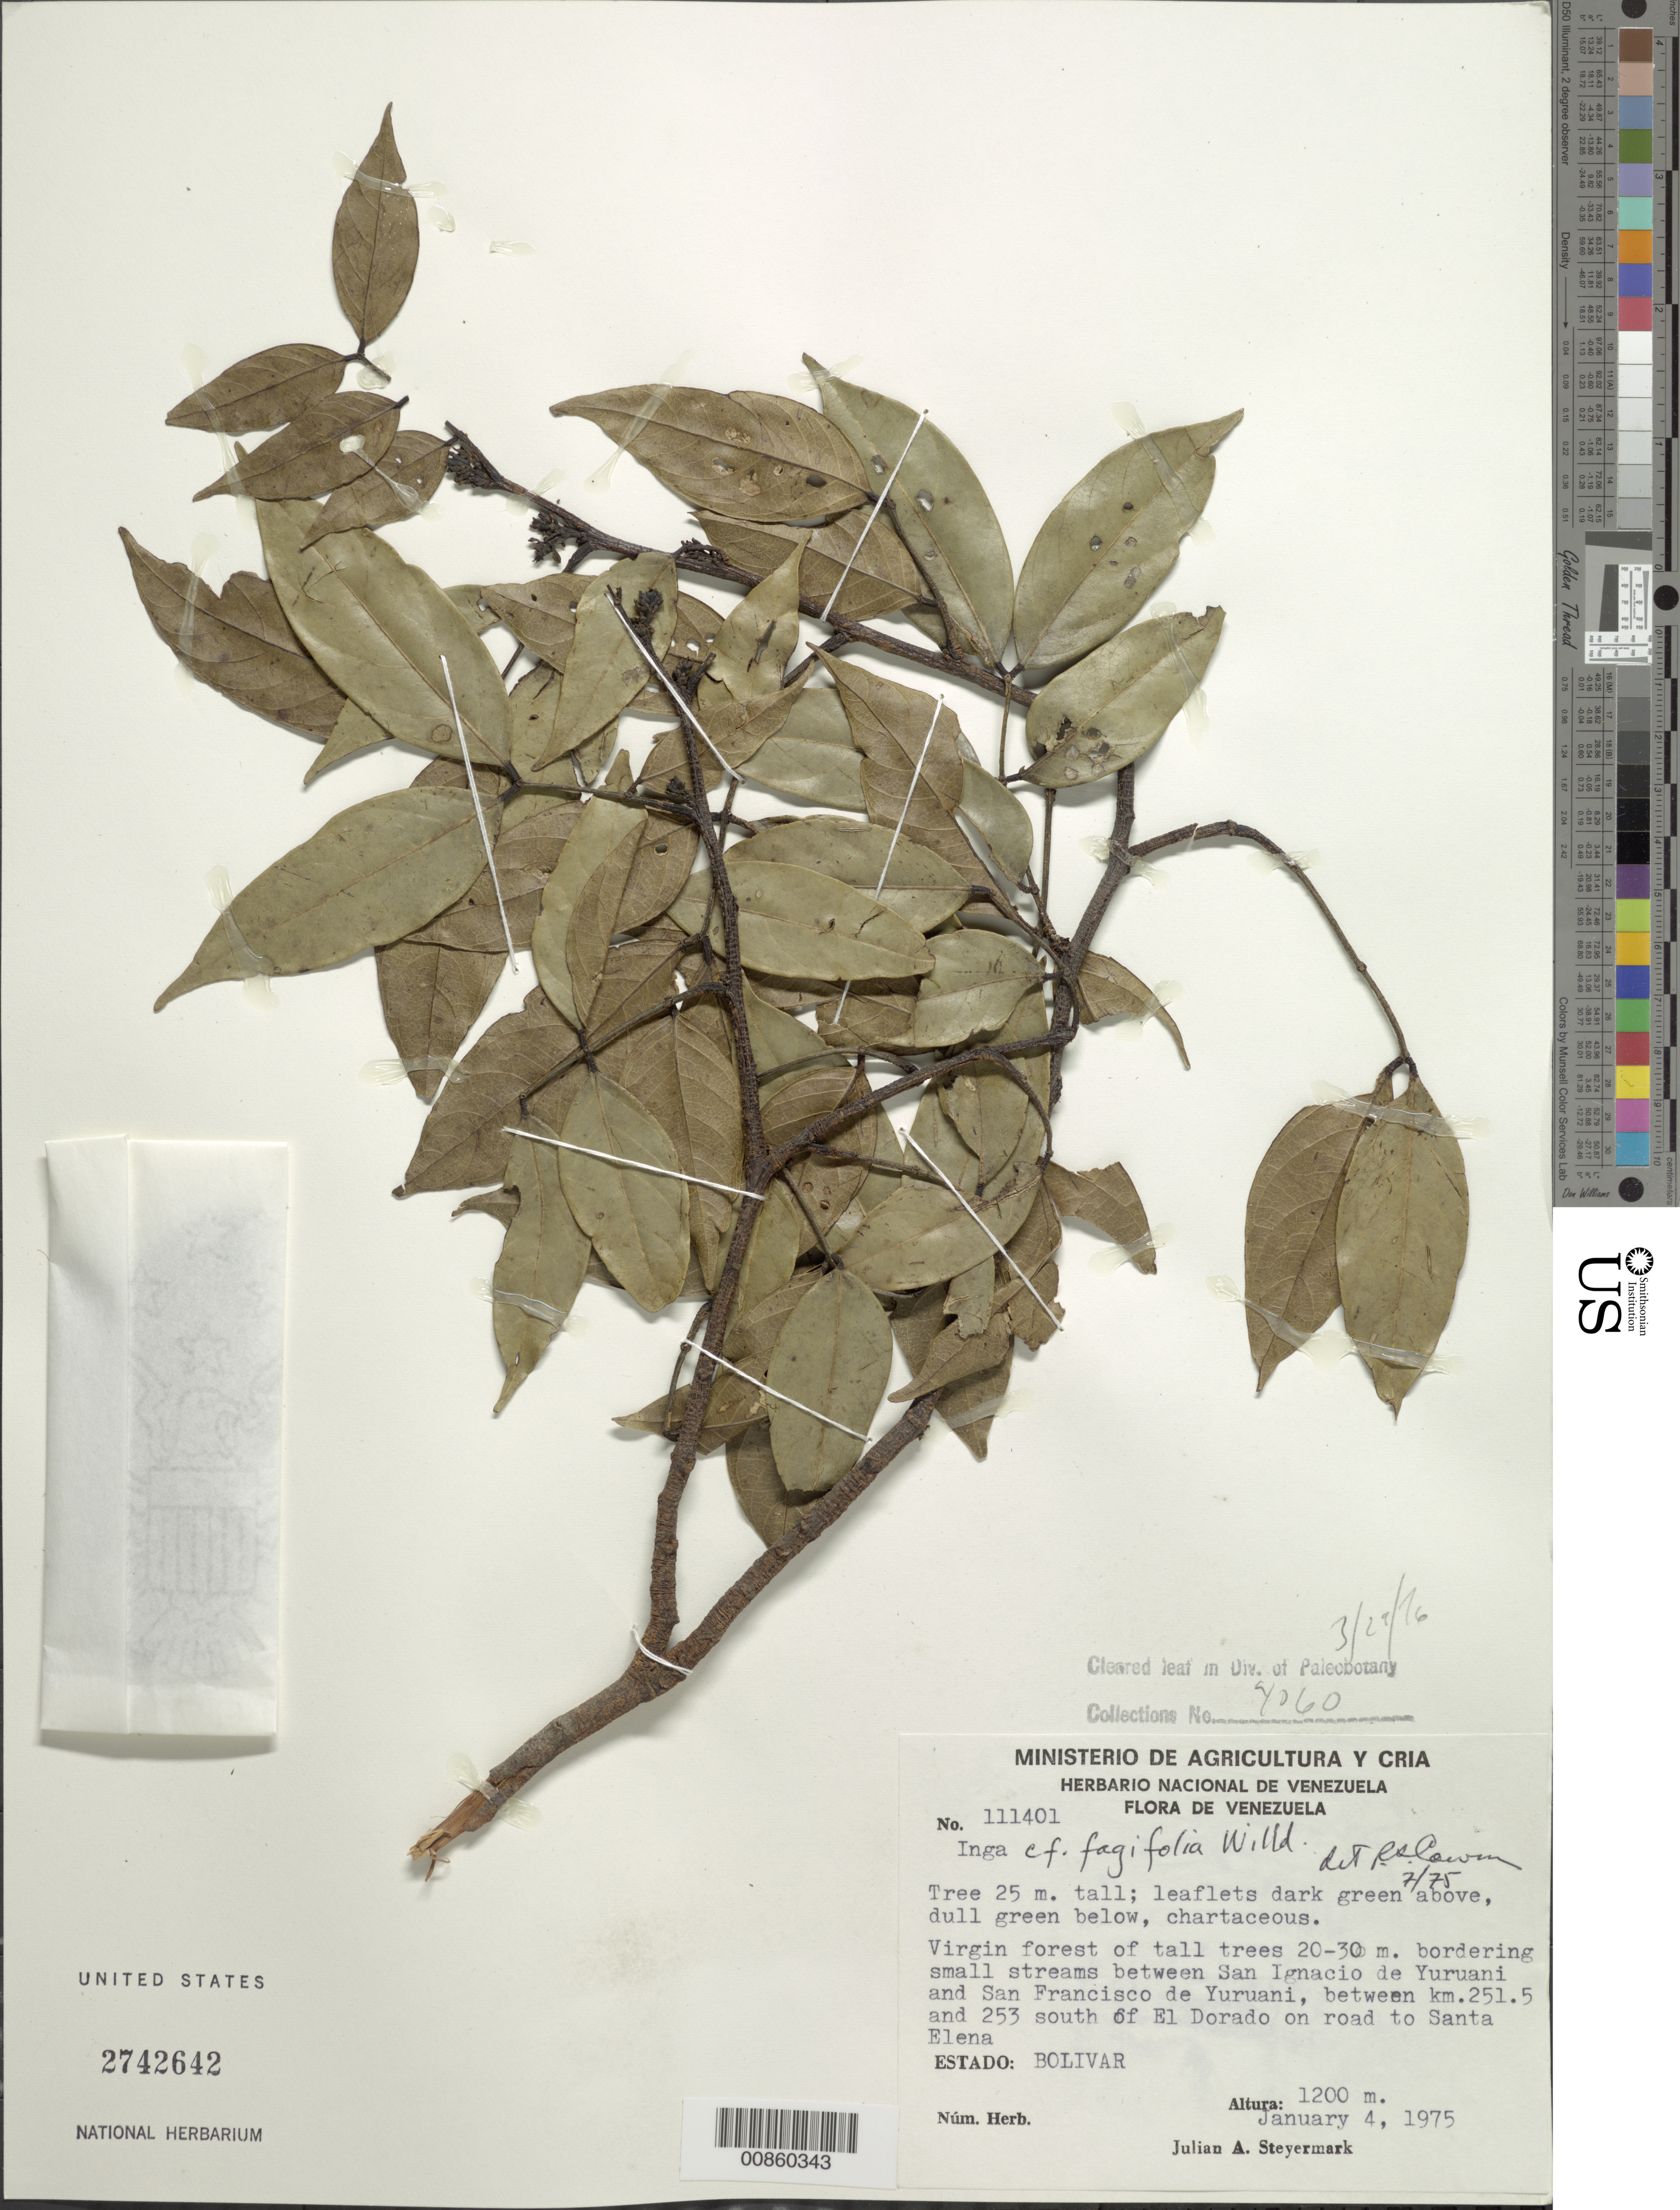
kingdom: Plantae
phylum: Tracheophyta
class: Magnoliopsida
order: Fabales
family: Fabaceae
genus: Inga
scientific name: Inga laurina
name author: (Sw.) Willd.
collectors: J. Steyermark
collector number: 111401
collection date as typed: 4-Jan-75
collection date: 1975-01-04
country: Venezuela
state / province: Bolívar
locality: San Ignacio de Yuruani to San Francisco de Yuruani, km 251.5-253, S of El Dorado on road to Santa Elena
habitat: Virgin forest of trees 20-30 m tall, bordering small streams.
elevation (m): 1200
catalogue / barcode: US 2742642